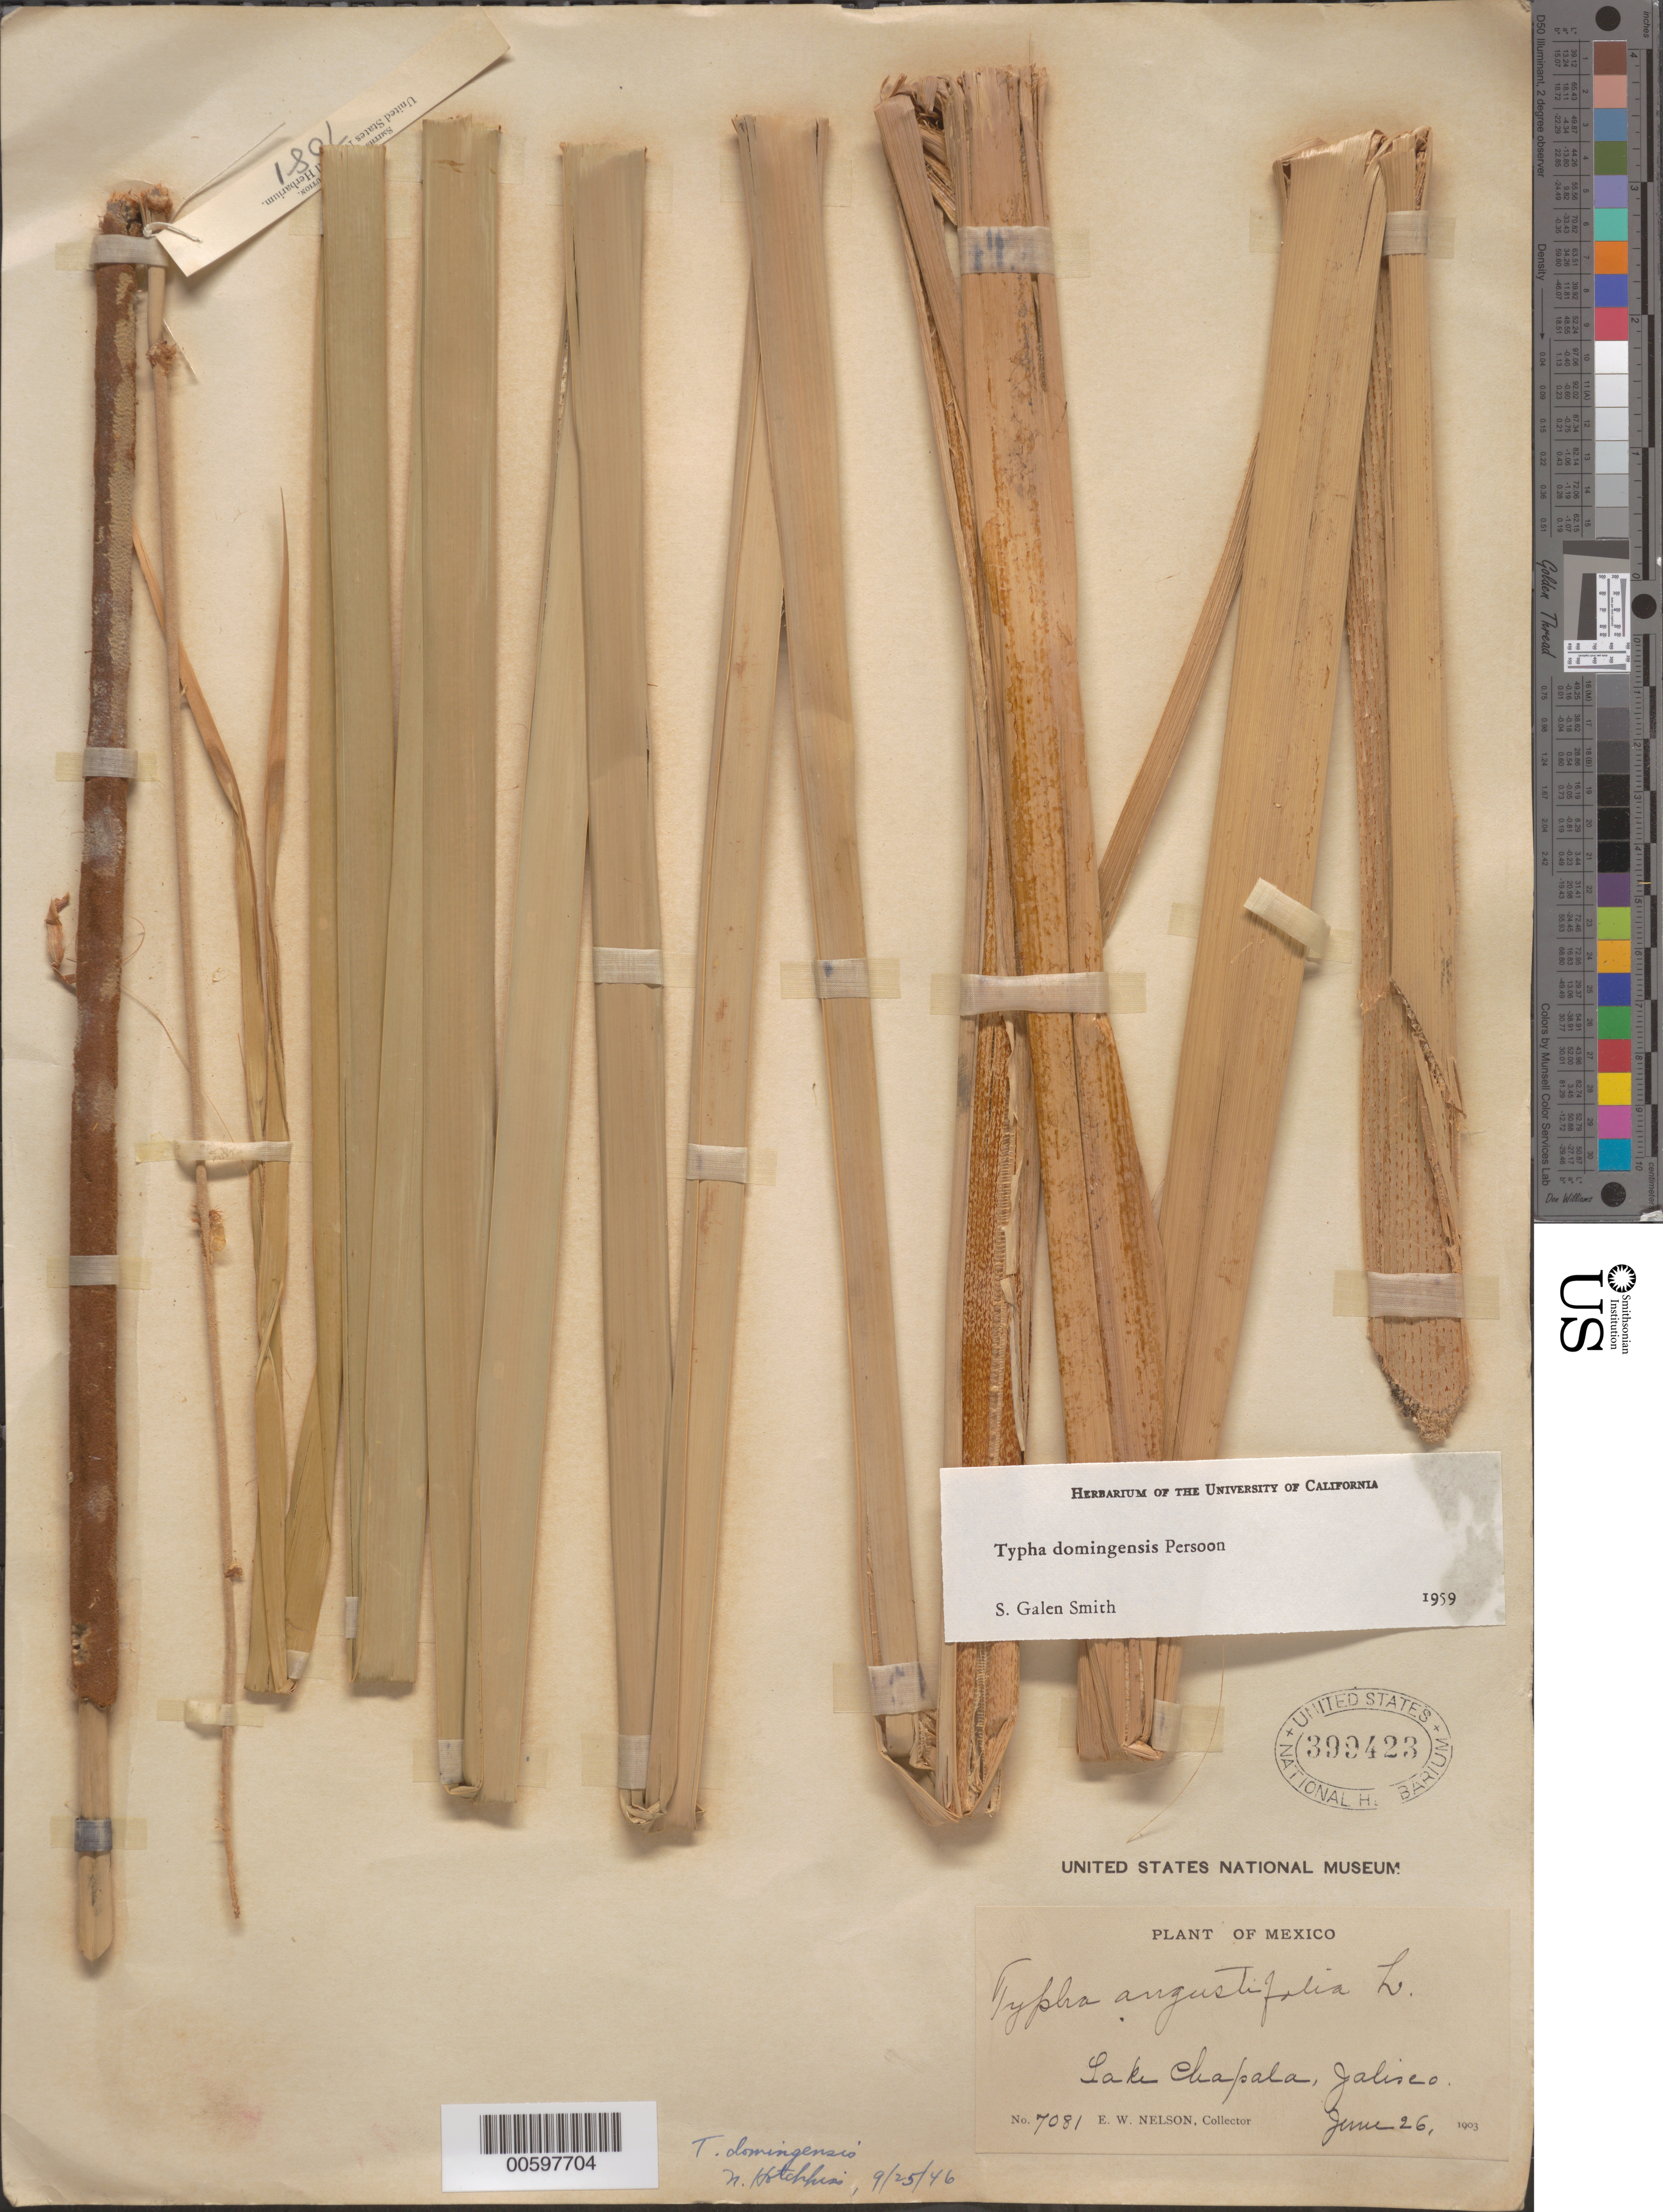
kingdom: Plantae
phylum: Tracheophyta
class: Liliopsida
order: Poales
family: Typhaceae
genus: Typha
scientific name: Typha domingensis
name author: Pers.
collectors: E. W. Nelson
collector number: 7081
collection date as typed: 26 Jun 1903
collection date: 1903-06-26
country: Mexico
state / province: Jalisco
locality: Lake Chapala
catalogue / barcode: US 399423